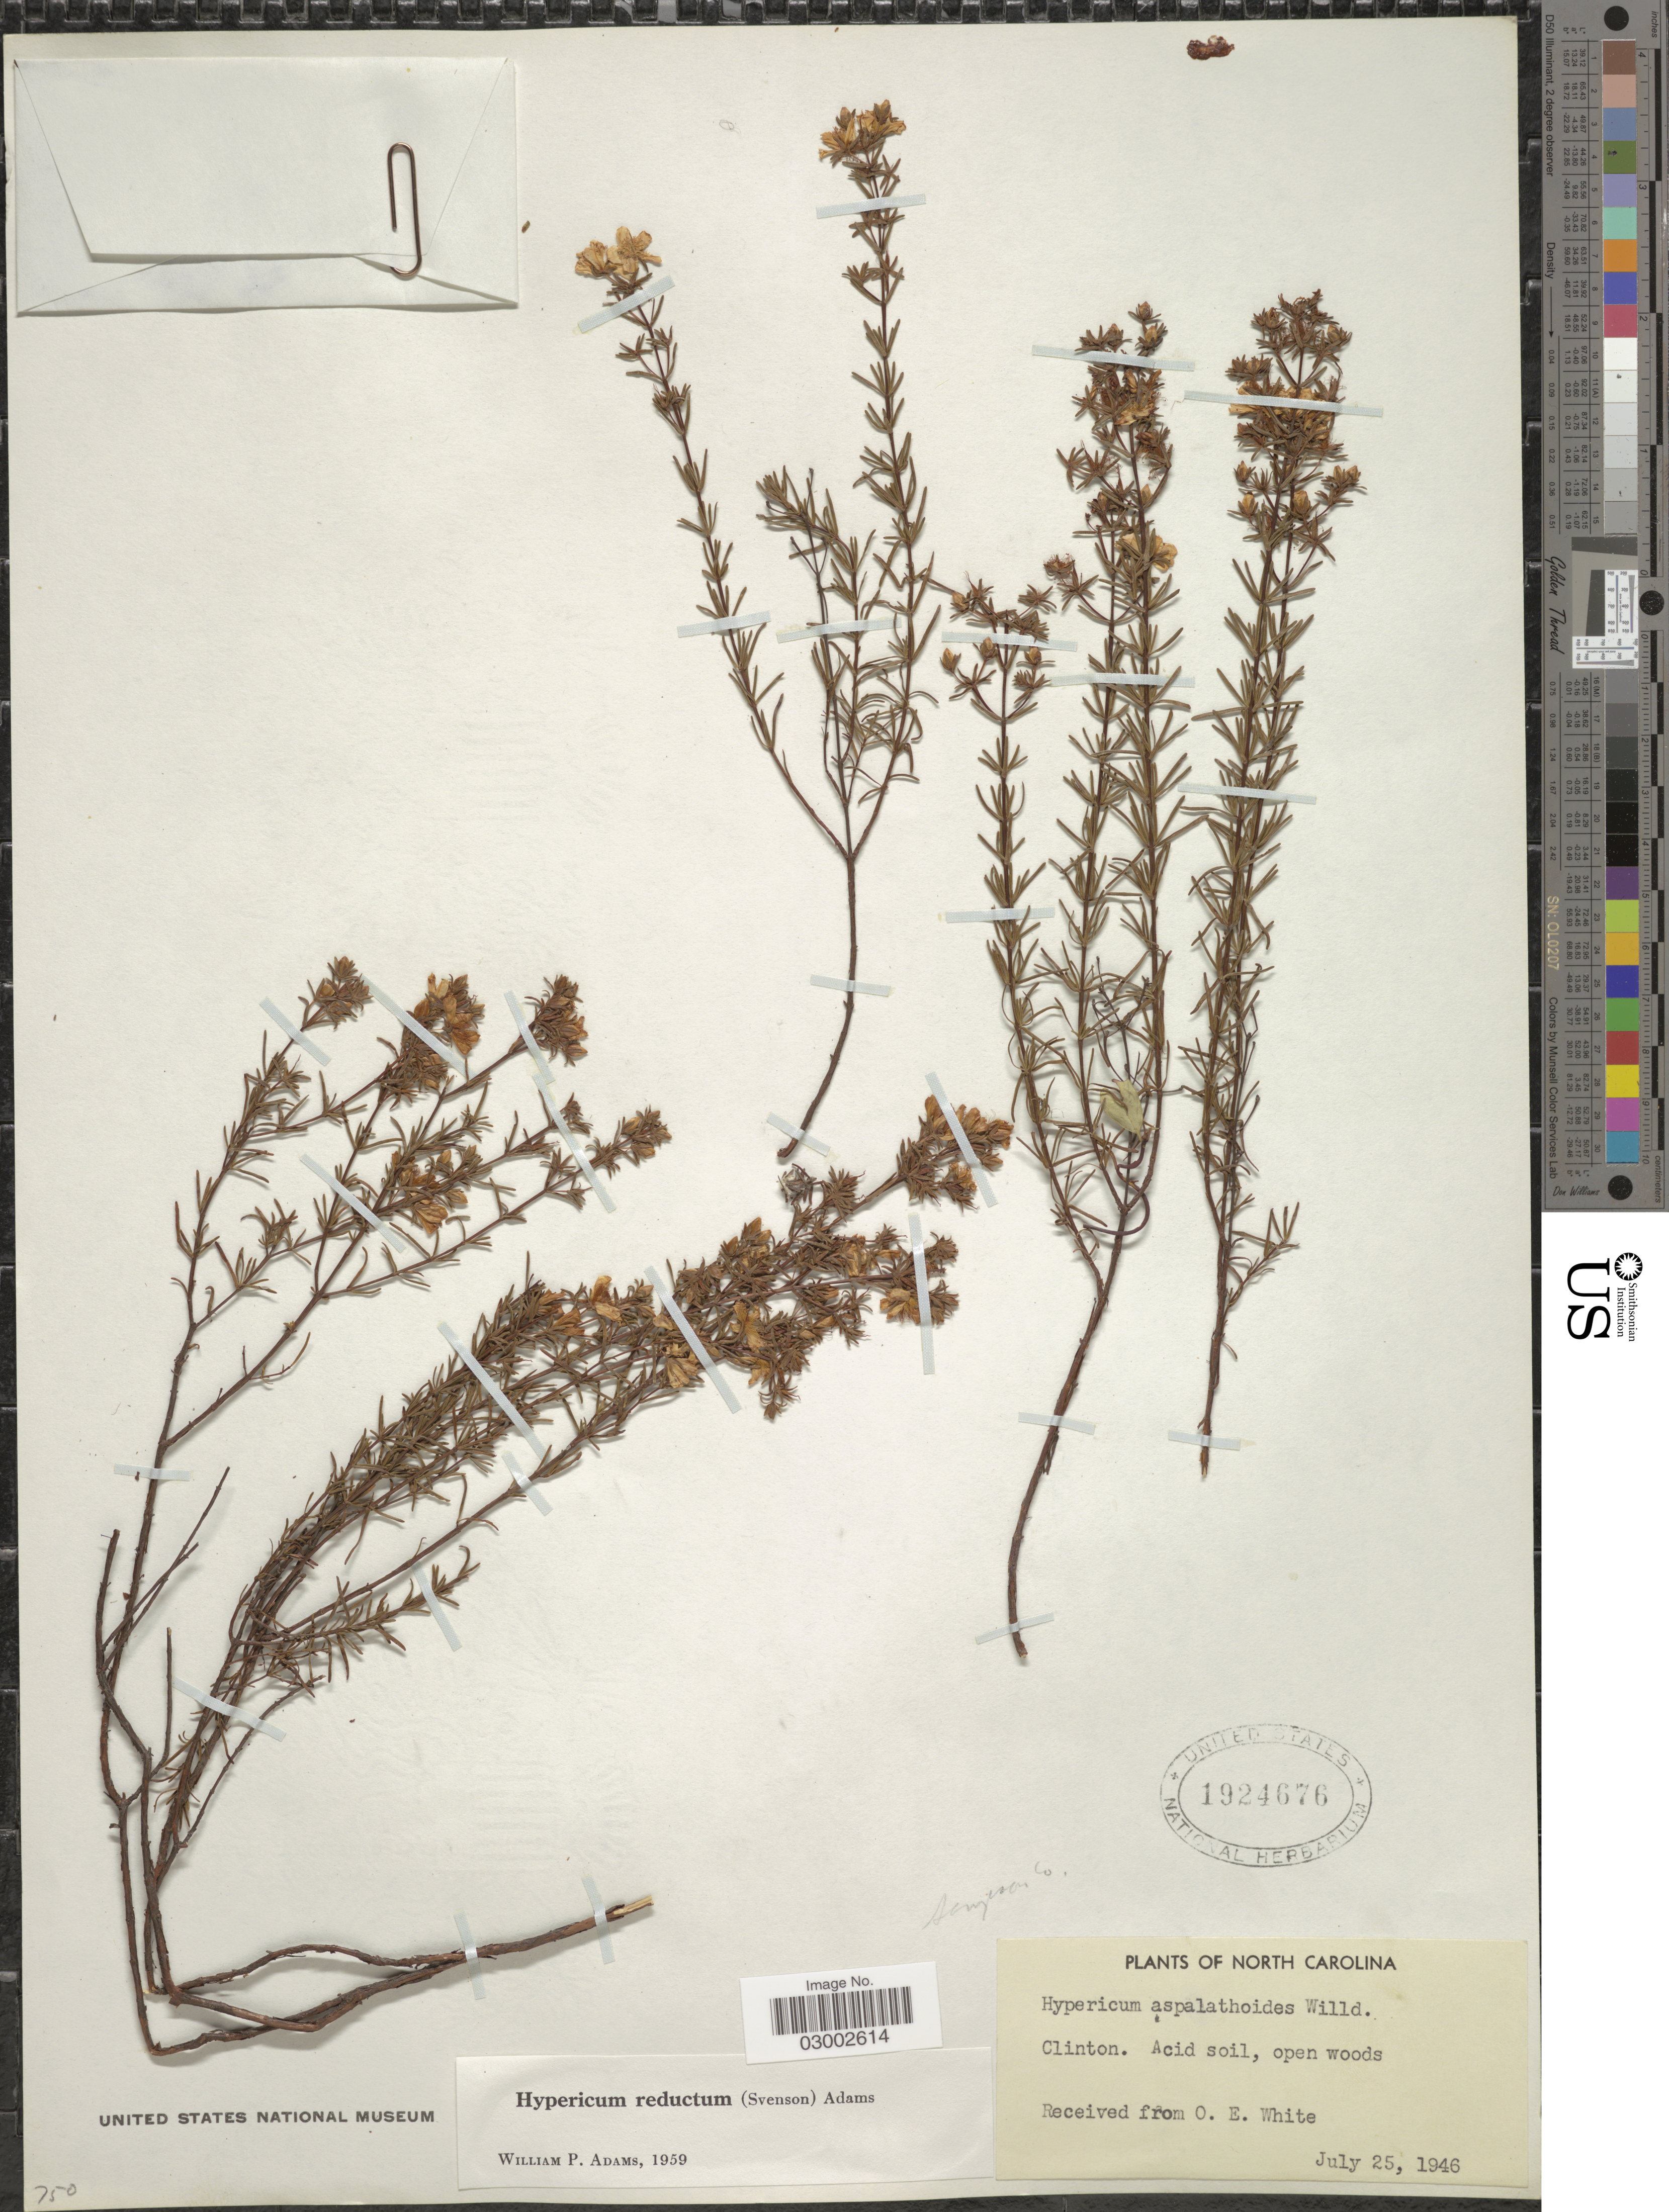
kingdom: Plantae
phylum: Tracheophyta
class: Magnoliopsida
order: Malpighiales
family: Hypericaceae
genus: Hypericum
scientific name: Hypericum tenuifolium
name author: Pursh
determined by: Strong, Mark T., (BOT), Smithsonian Institution - National Museum of Natural History (UNITED STATES)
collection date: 1946-07-25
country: United States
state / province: North Carolina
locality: Clinton. Simpson [interpreted] Co.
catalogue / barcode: US 1924676